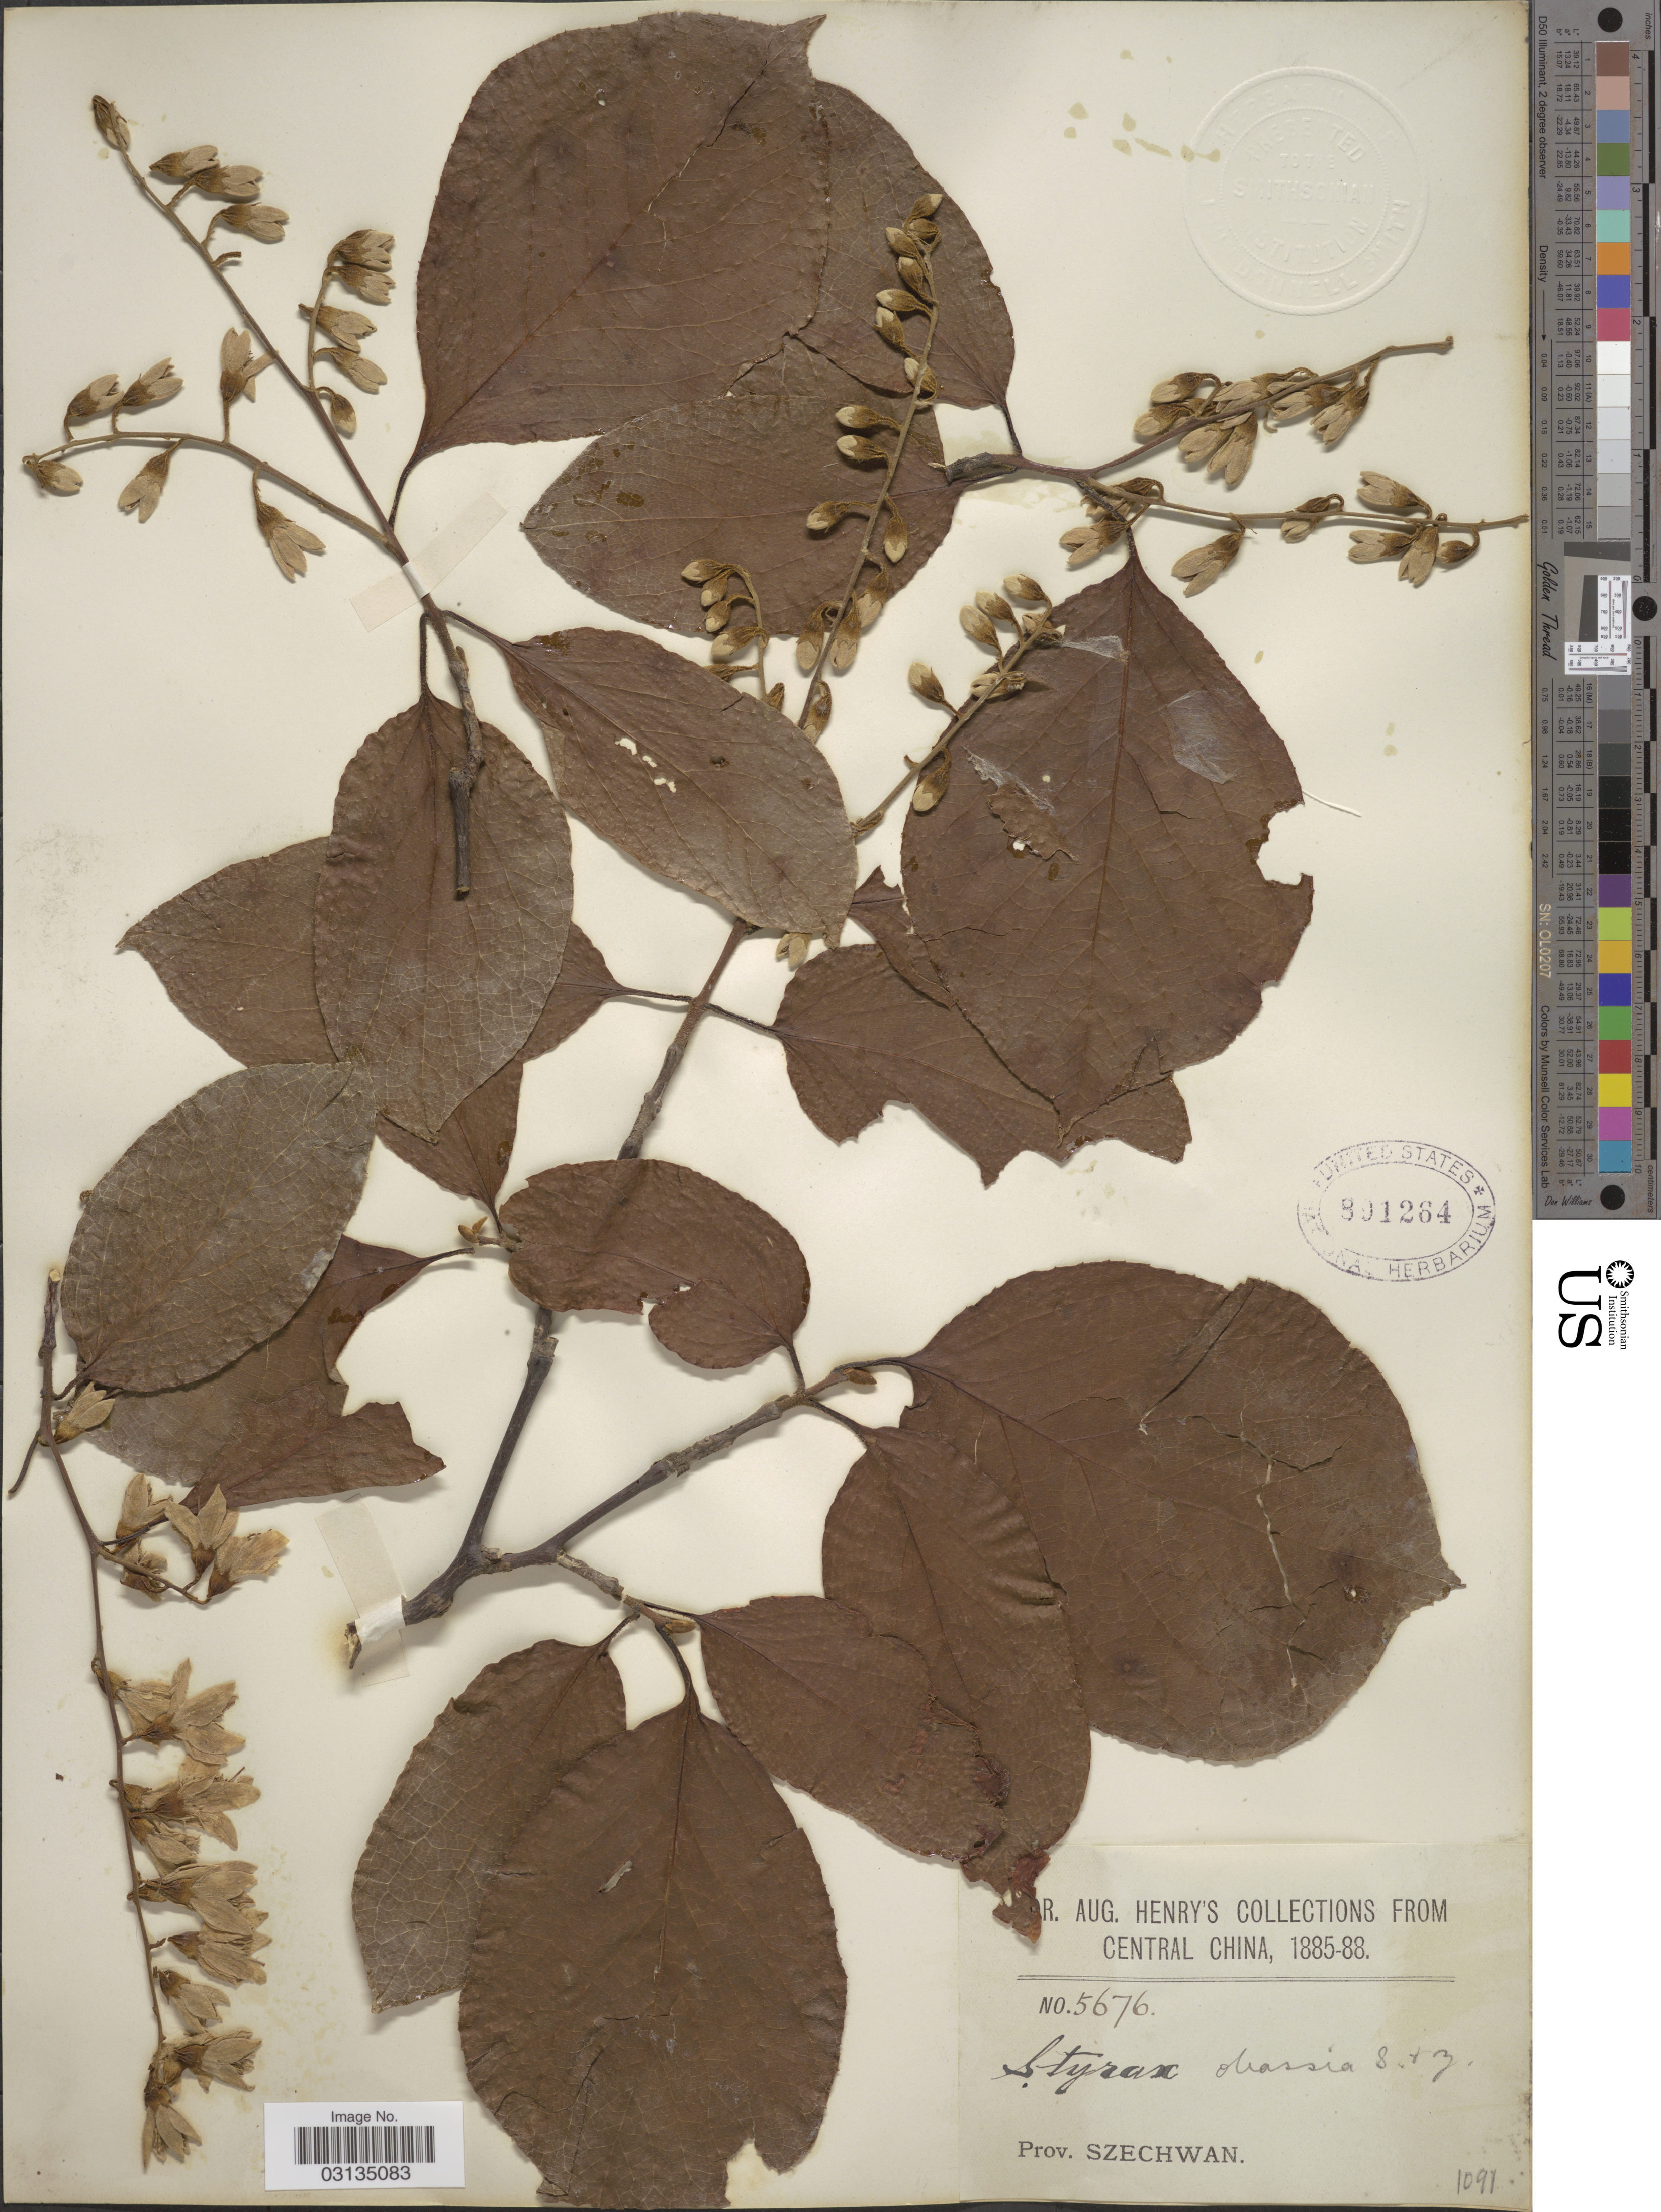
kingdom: Plantae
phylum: Tracheophyta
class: Magnoliopsida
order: Ericales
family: Styracaceae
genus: Styrax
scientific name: Styrax obassia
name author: Siebold & Zucc.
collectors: A. Henry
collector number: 5676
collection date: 1885/1888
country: China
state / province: Sichuan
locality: Central China, Prov. Szechwan.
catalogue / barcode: US 891264